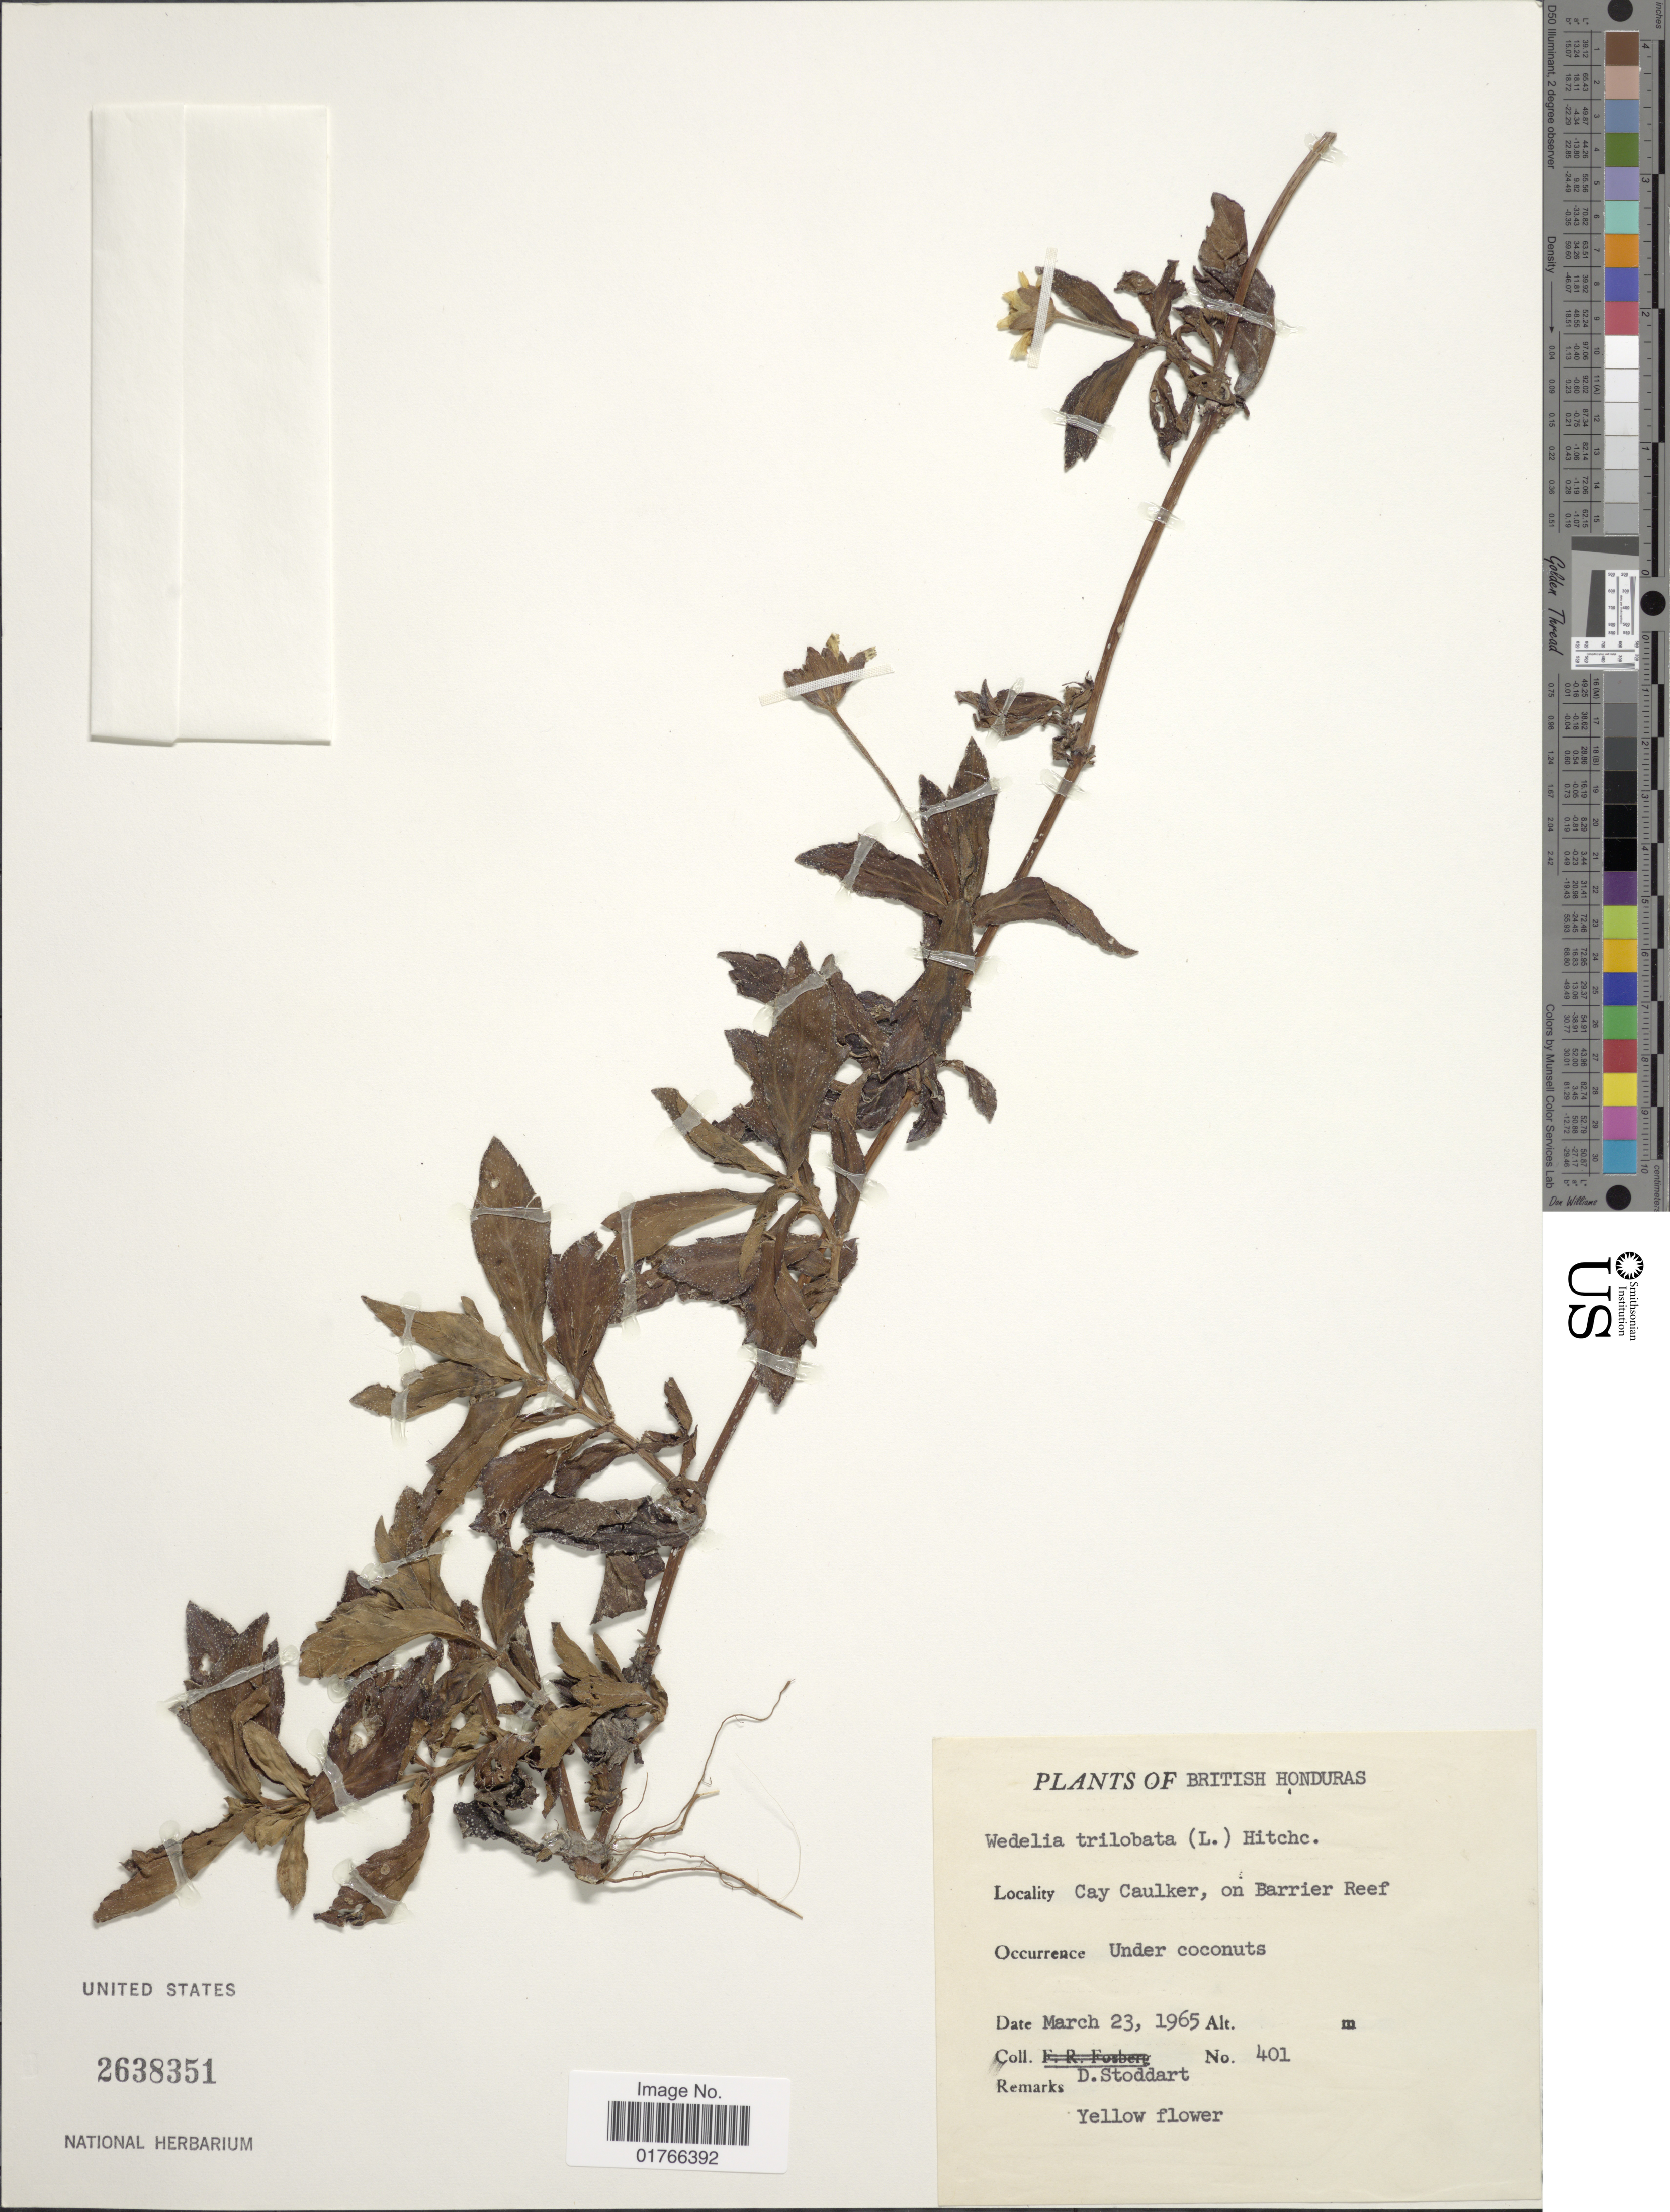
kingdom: Plantae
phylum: Tracheophyta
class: Magnoliopsida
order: Asterales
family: Asteraceae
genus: Sphagneticola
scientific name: Sphagneticola trilobata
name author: (L.) Pruski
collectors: D. Stoddart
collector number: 401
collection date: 1965-03-23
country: Belize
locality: British Honduras, Cay Caulker, on Barrier Reef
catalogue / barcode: US 2638351